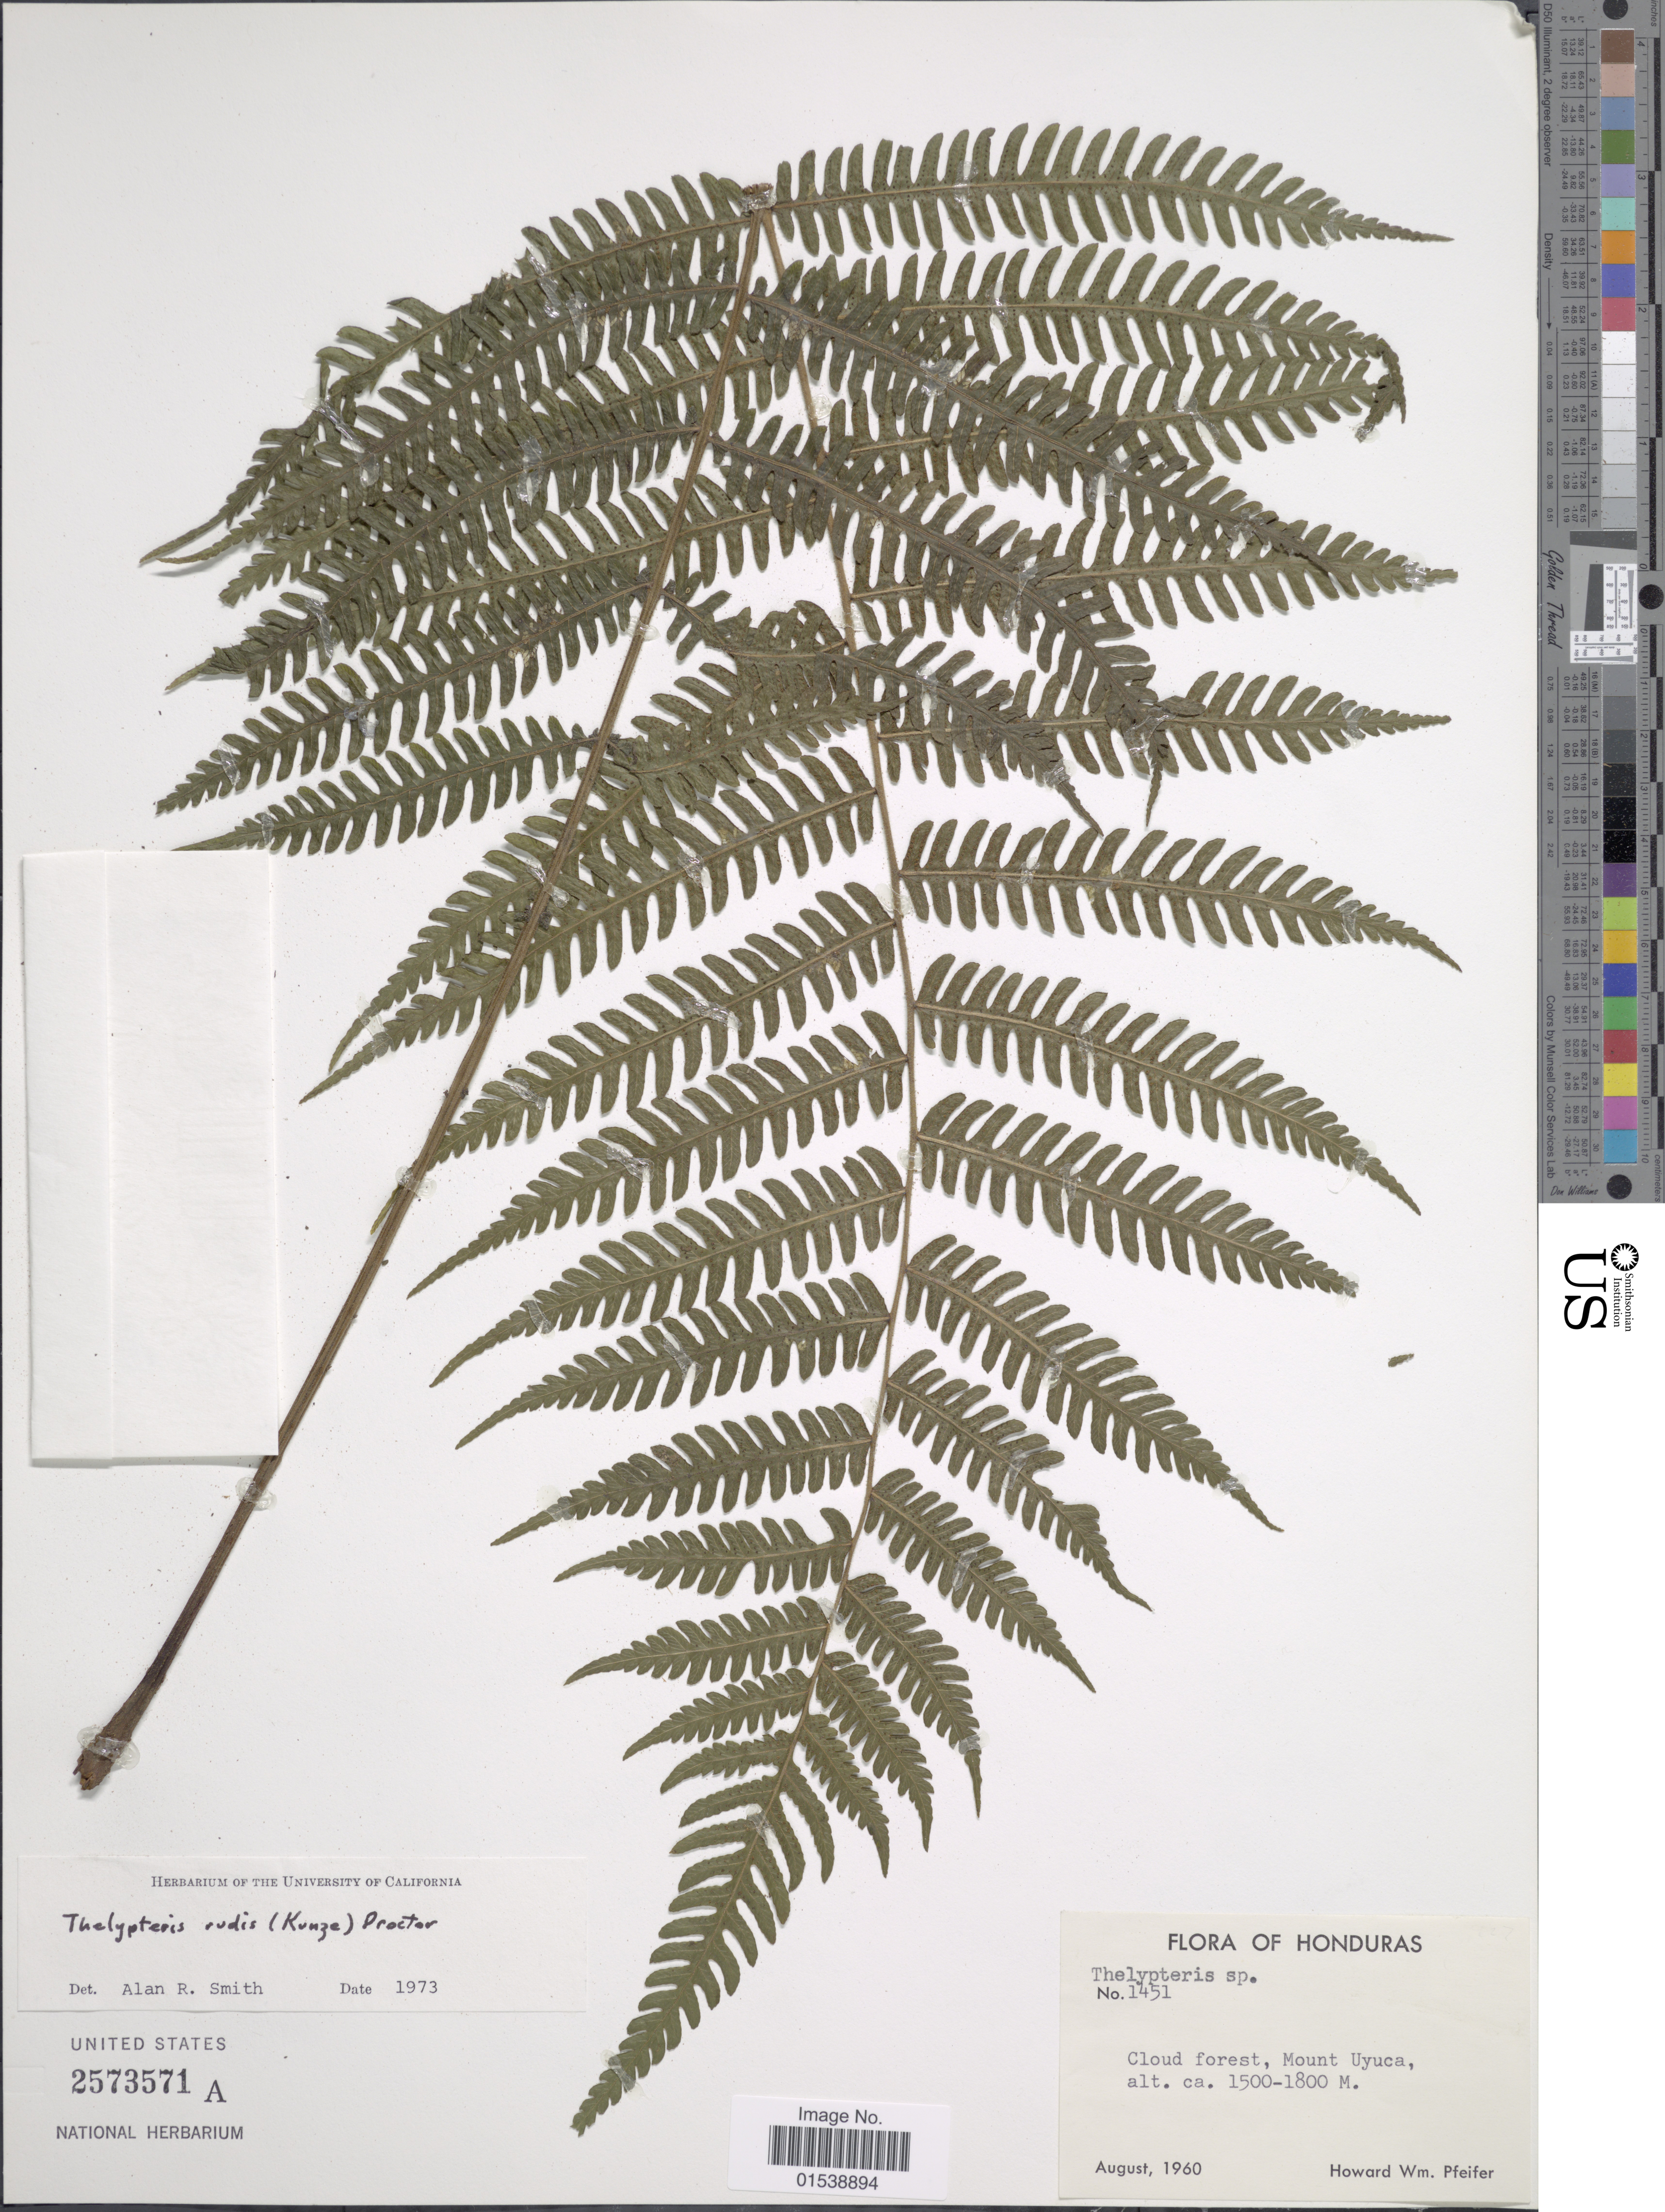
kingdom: Plantae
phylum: Tracheophyta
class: Polypodiopsida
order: Polypodiales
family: Thelypteridaceae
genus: Amauropelta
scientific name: Amauropelta rudis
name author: (Kunze) Pic. Serm.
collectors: H. W. Pfeifer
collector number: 1451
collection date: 1960-08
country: Honduras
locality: Cloud forest, Mount Uyuca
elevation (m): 1500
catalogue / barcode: US 2573571A